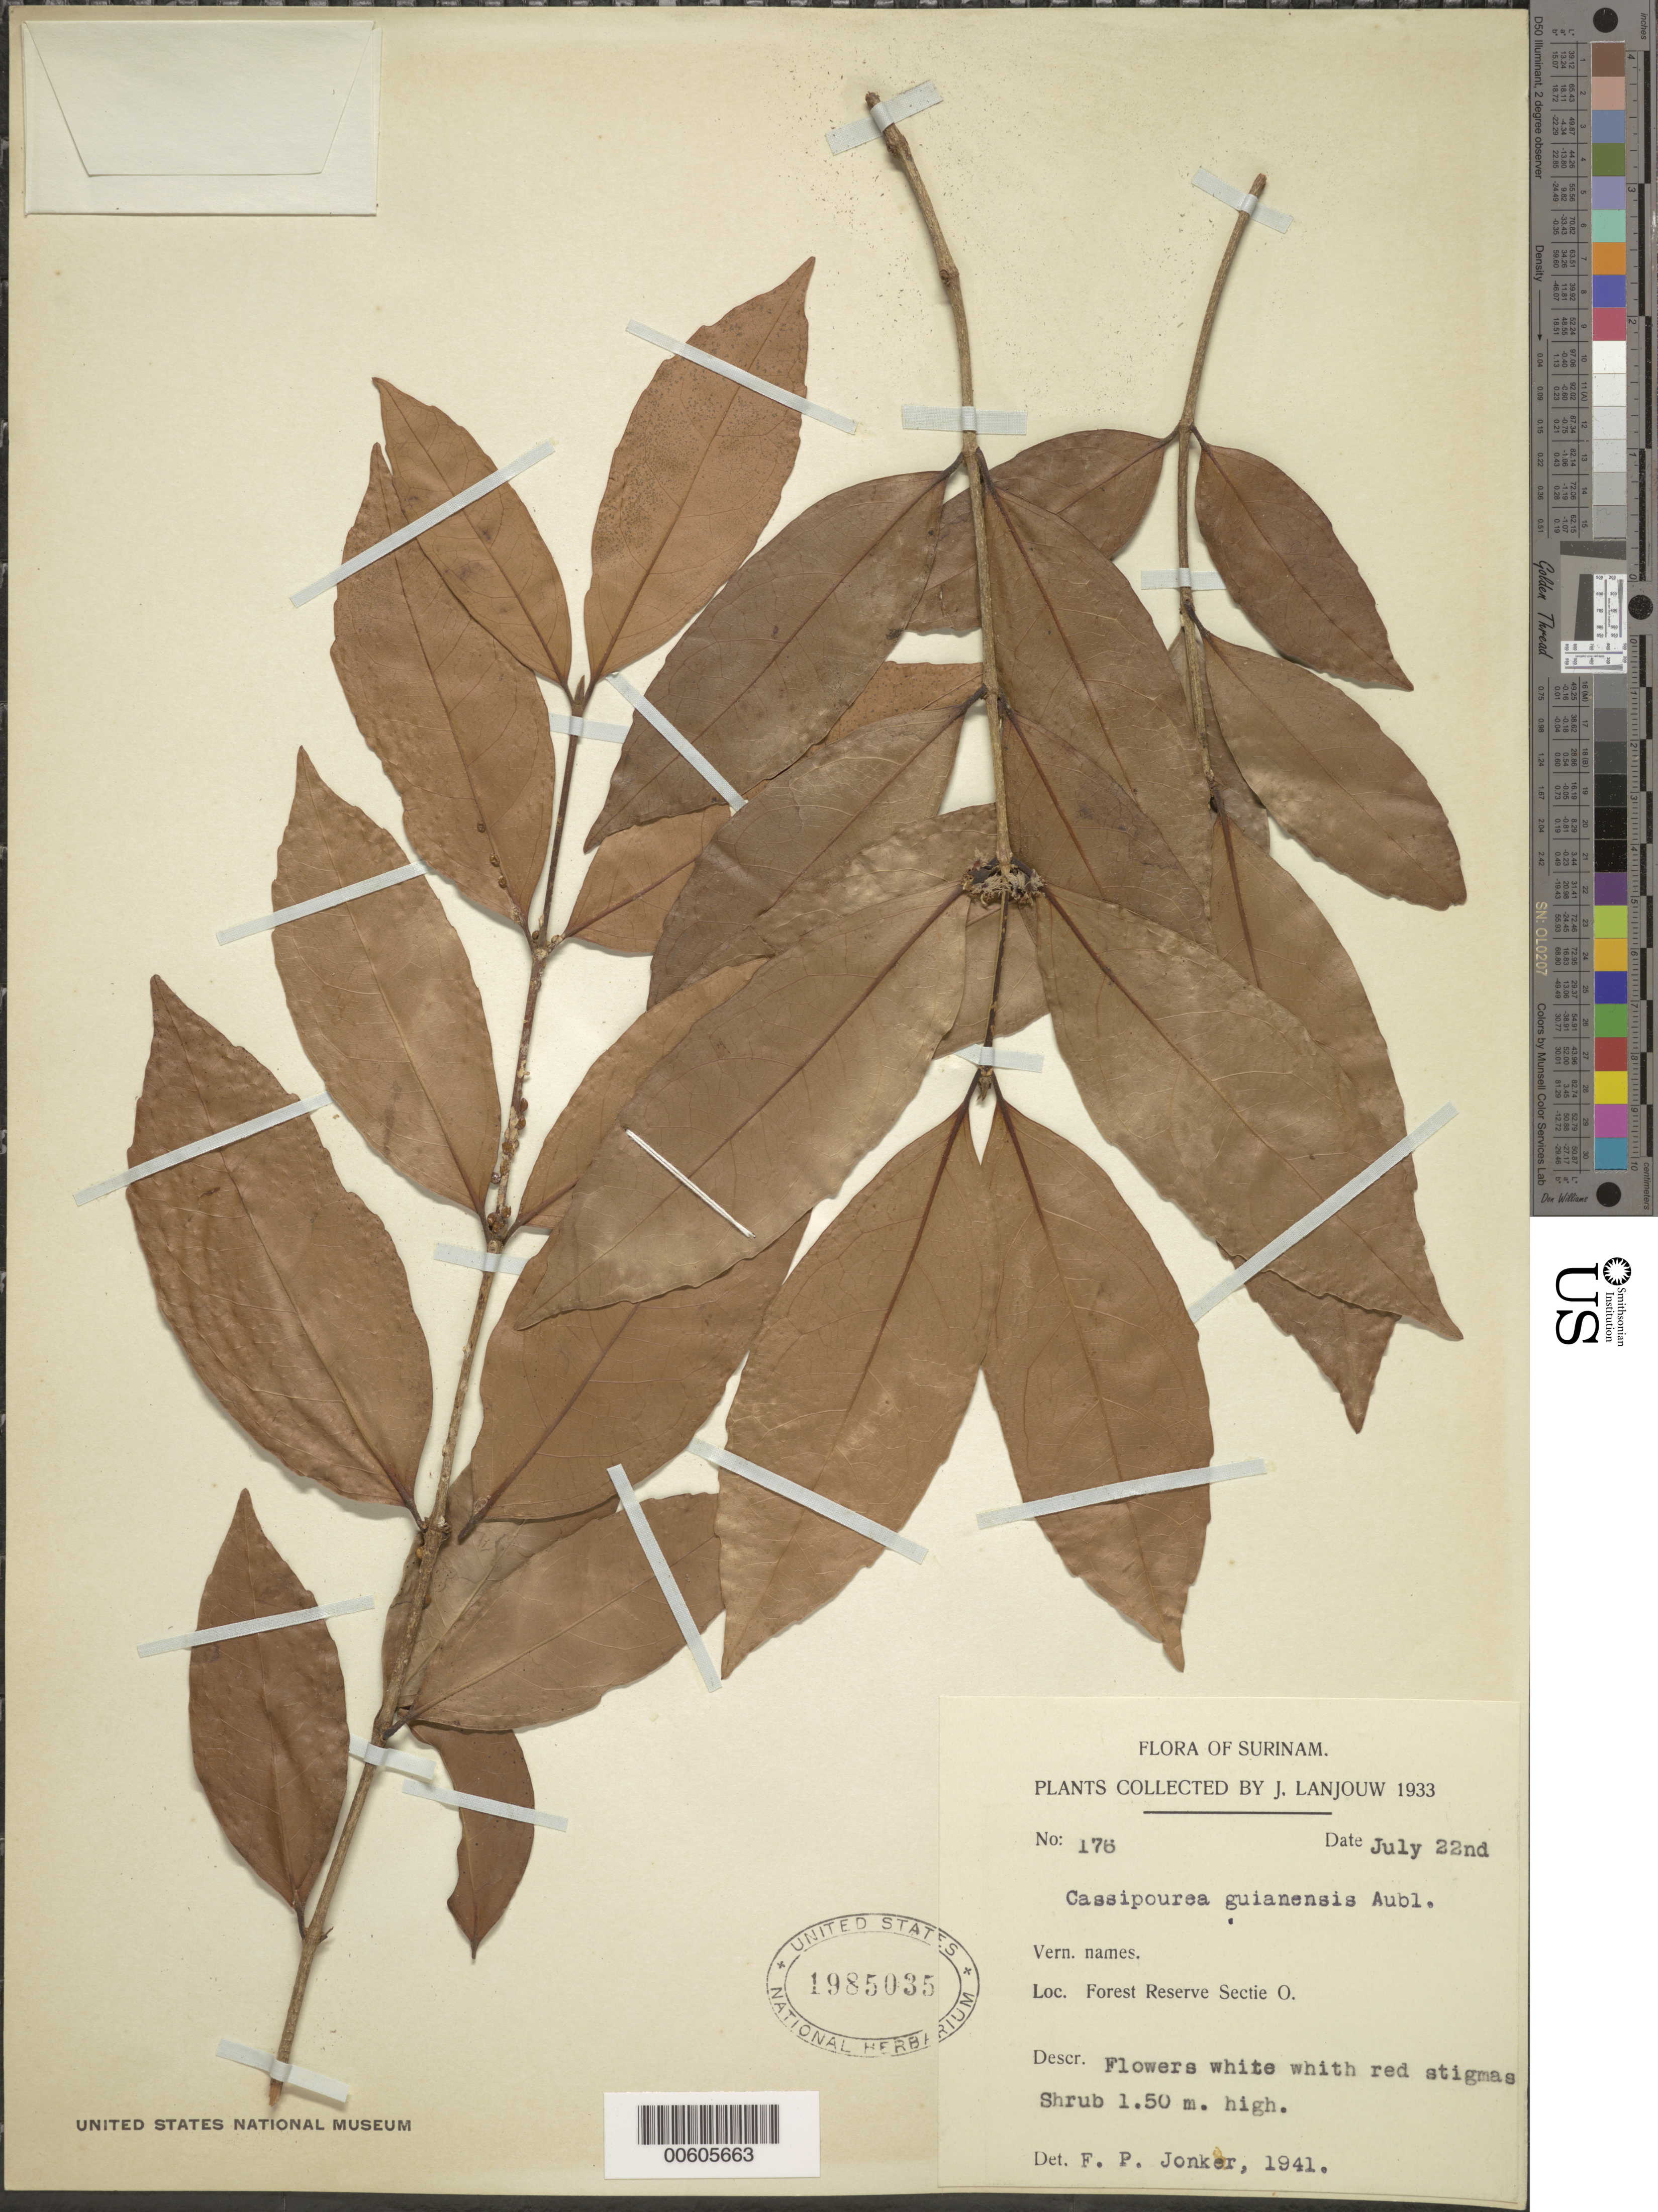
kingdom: Plantae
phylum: Tracheophyta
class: Magnoliopsida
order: Malpighiales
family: Rhizophoraceae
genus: Cassipourea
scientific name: Cassipourea guianensis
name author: Aubl.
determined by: Jonker, F. P.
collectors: J. Lanjouw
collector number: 176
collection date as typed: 22-Jul-33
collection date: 1933-07-22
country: Suriname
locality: Sectie O, Forest Reserve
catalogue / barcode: US 1985035